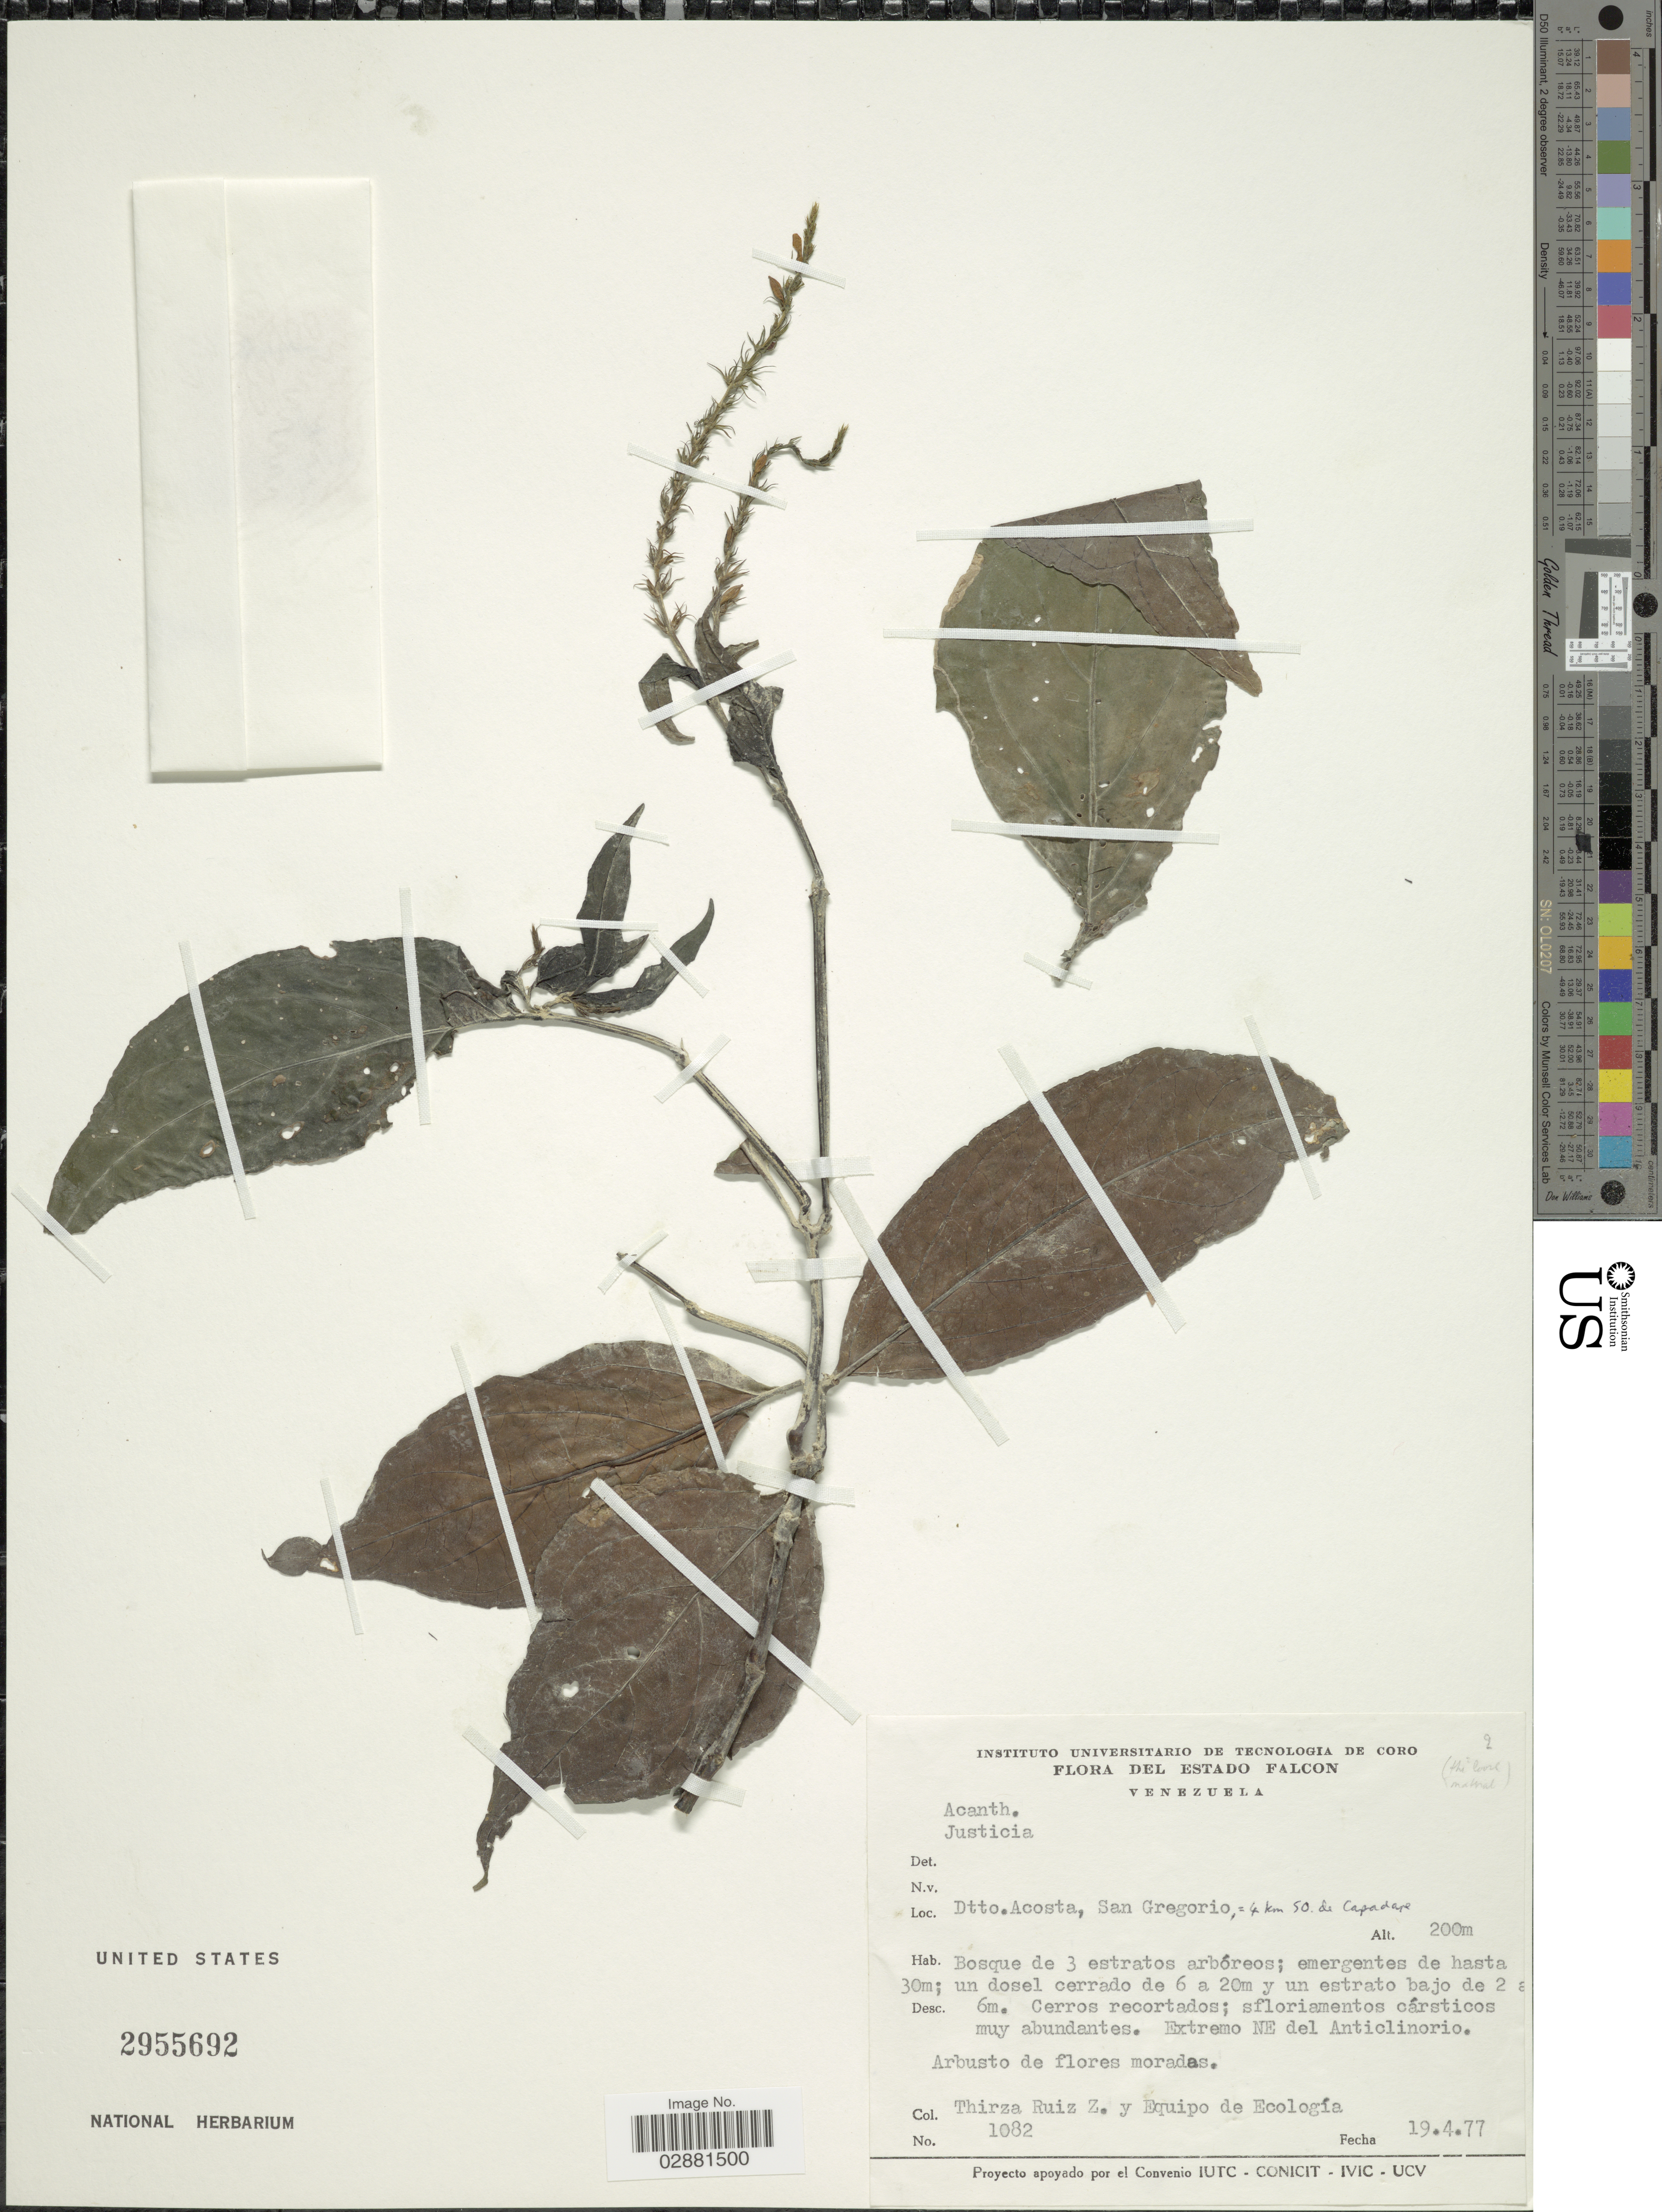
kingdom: Plantae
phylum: Tracheophyta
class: Magnoliopsida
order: Lamiales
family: Acanthaceae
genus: Justicia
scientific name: Justicia sp.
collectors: T. Ruíz & Eq. Ecologia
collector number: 1082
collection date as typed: Transcribed d/m/y: 19/4/77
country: Venezuela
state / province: Falcón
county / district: Acosta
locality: Dtto. Acosta, San Gregorio, 4 km. SO de Capadare.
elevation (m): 200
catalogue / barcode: US 2955692